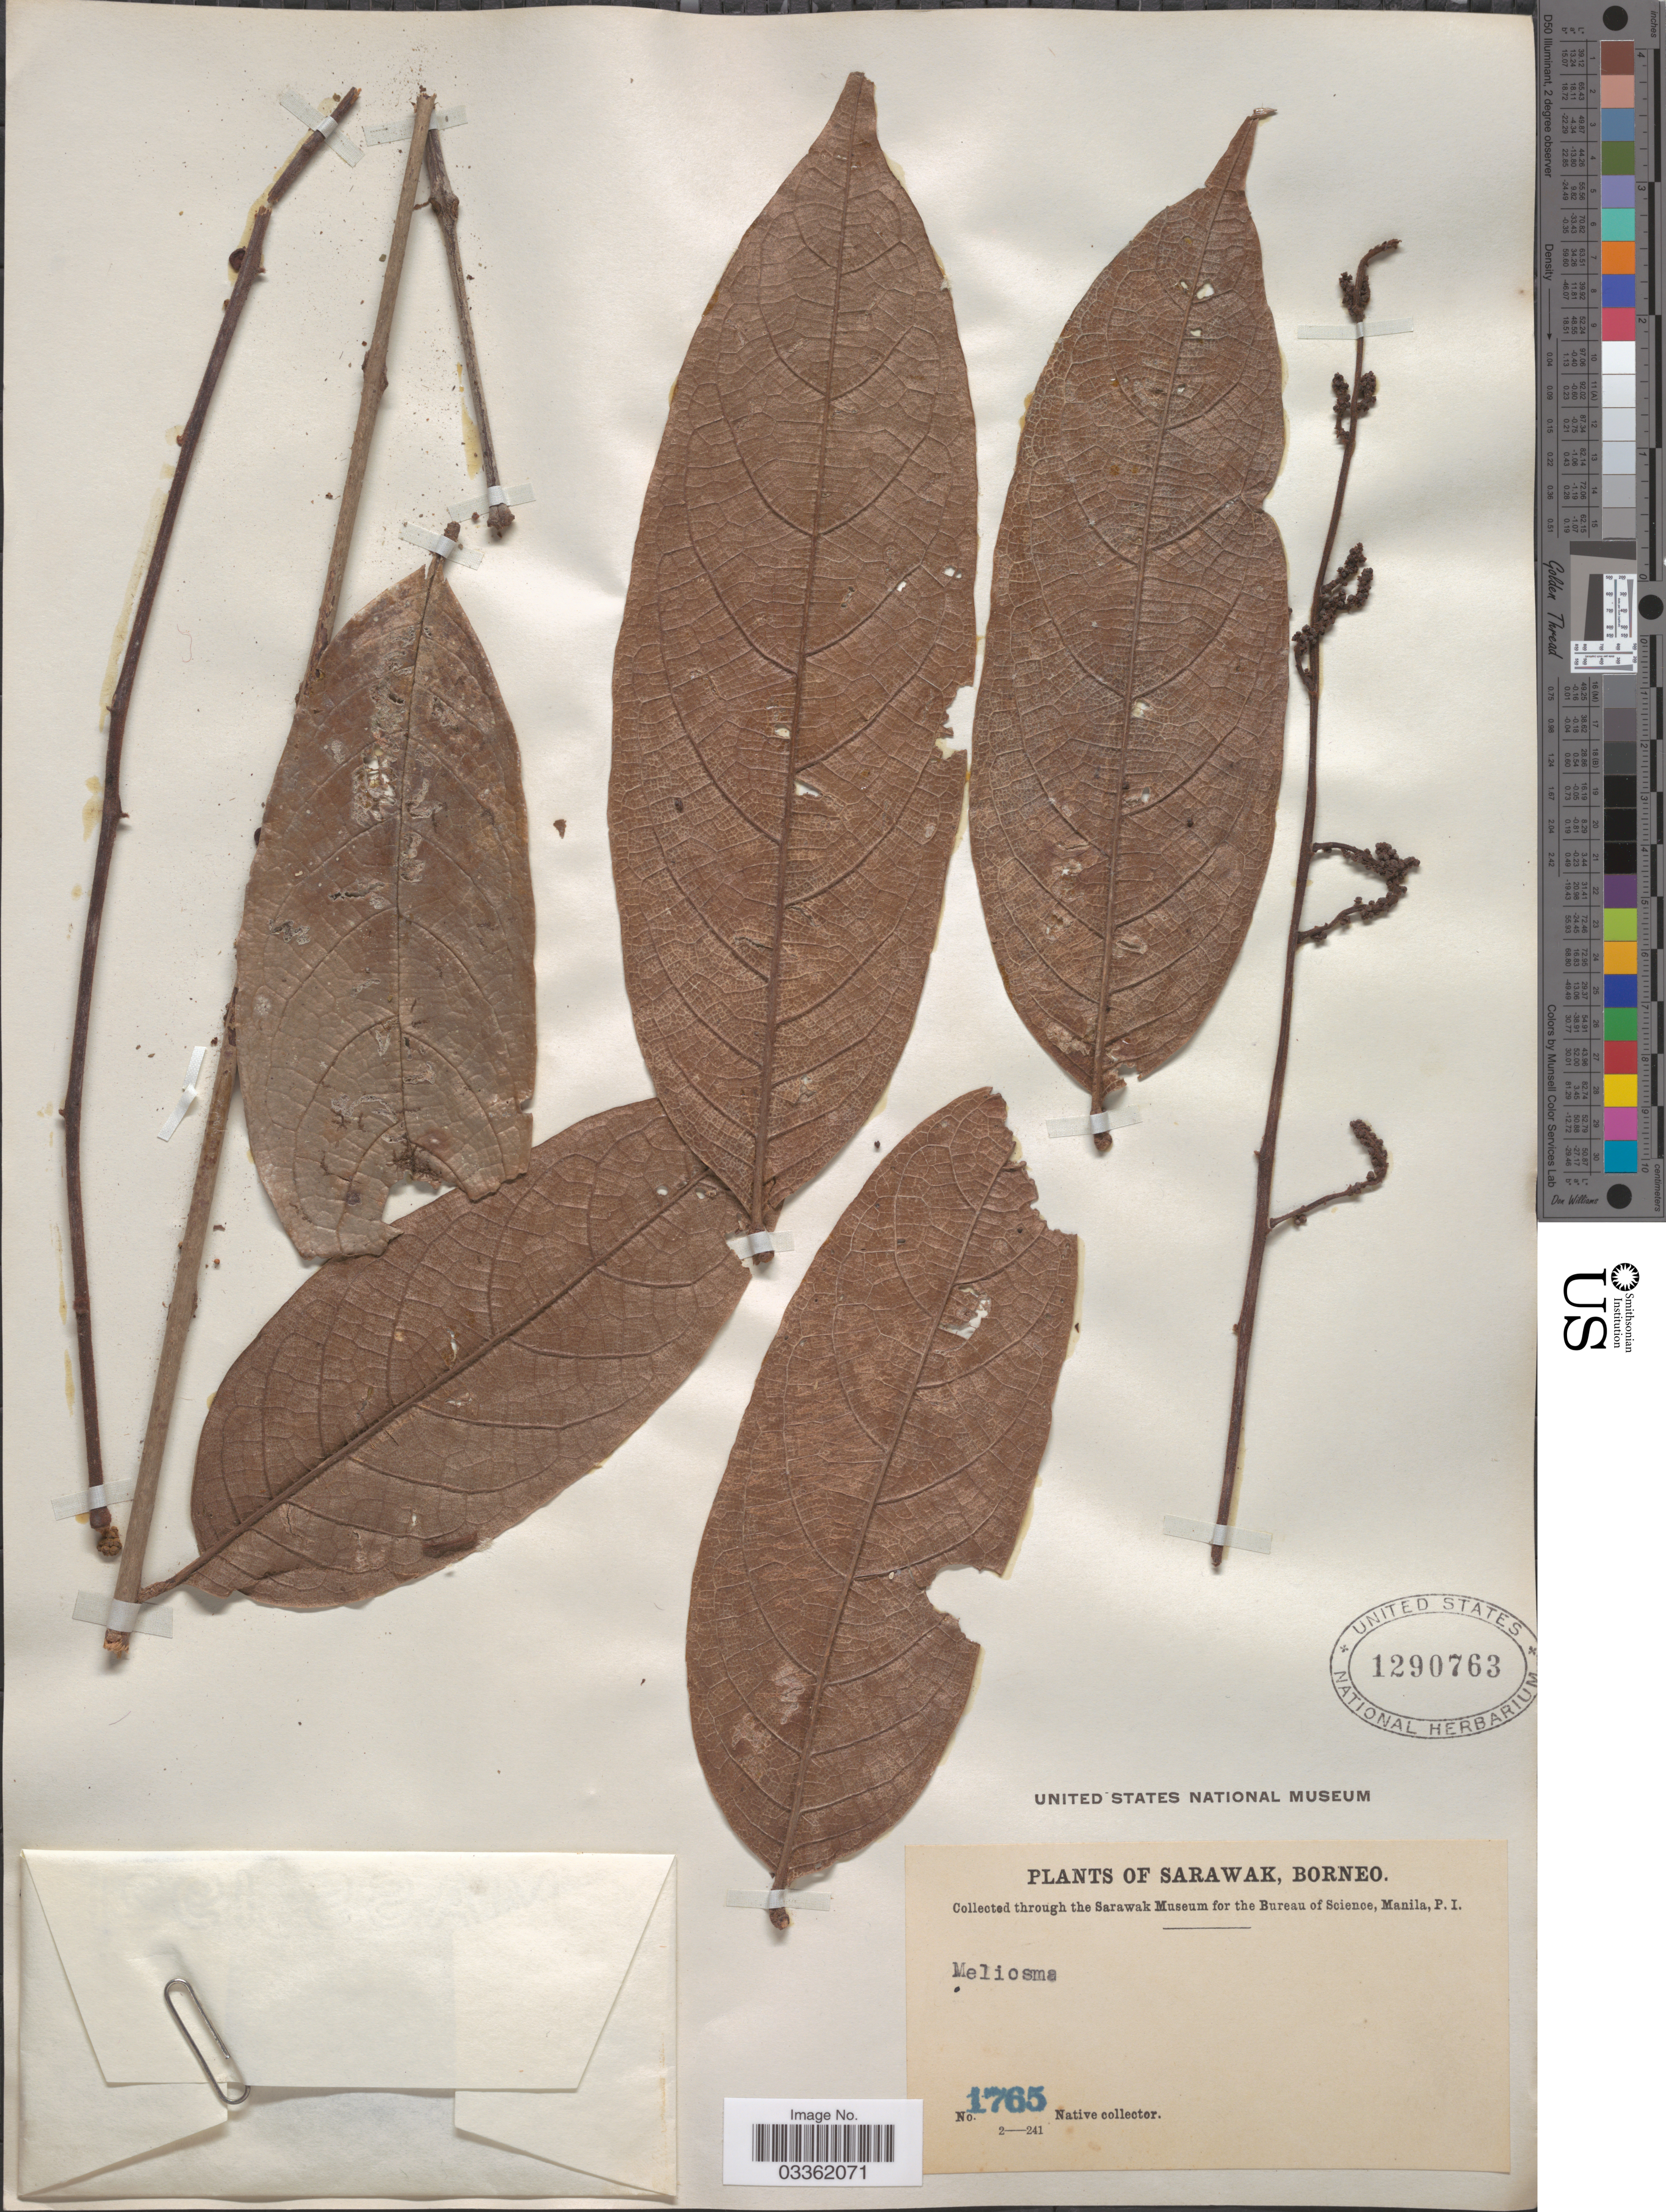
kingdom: Plantae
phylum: Tracheophyta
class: Magnoliopsida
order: Proteales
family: Sabiaceae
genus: Meliosma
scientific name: Meliosma sp.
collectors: Native collector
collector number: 1765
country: Malaysia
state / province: Sarawak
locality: Borneo.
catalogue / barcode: US 1290763